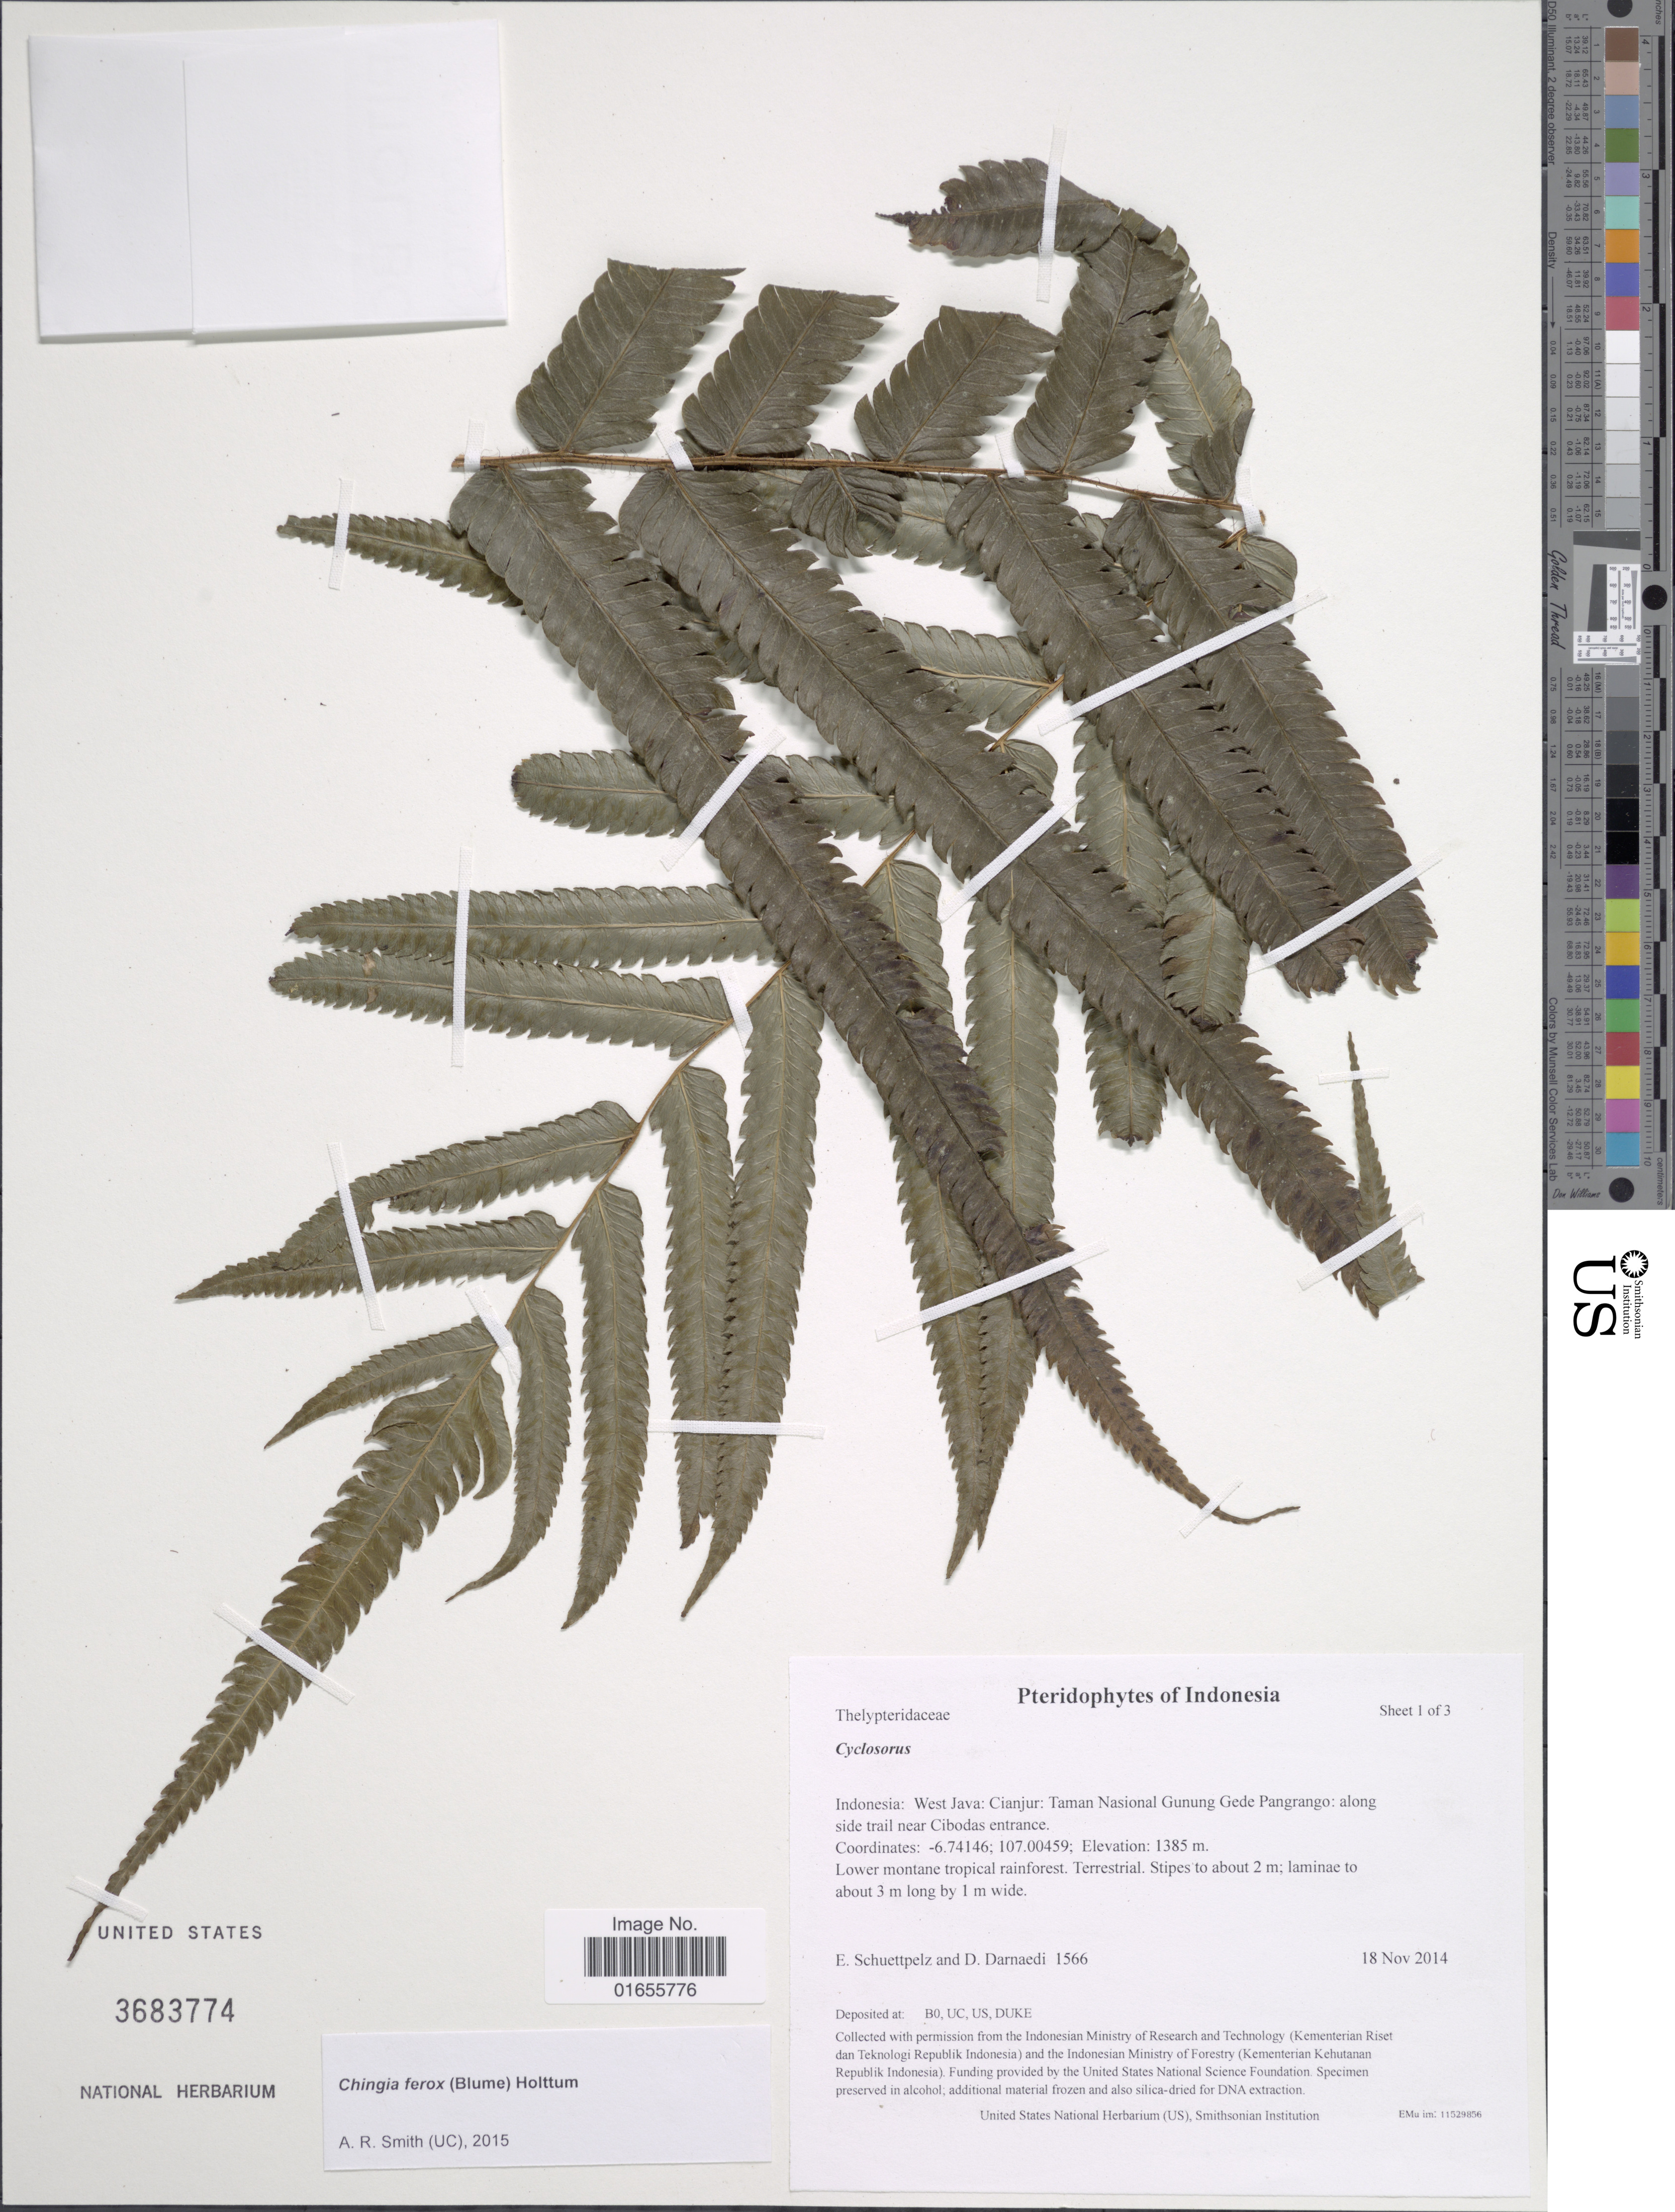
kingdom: Plantae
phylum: Tracheophyta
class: Polypodiopsida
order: Polypodiales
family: Thelypteridaceae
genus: Cyclosorus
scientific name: Cyclosorus sp.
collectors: E. Schuettpelz & D. Darnaedi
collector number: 1566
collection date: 2014-11-18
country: Indonesia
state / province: Java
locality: West Java: Cianjur: Taman Nasional Gunung Gede Pangrango: along side trail near Cibodas entrance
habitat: Lower montane tropical rainforest.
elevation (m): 1385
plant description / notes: Collected with permission from the Indonesian Ministry of Research and Technology (Kementerian Riset dan Teknologi Republik Indonesia) and the Indonesian Ministry of Forestry (Kementerian Kehutanan Republik Indonesia).; Funding provided by the United States National Science Foundation.; Specimen preserved in alcohol; additional material frozen and also silica-dried for DNA extraction.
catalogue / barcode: US 3683774